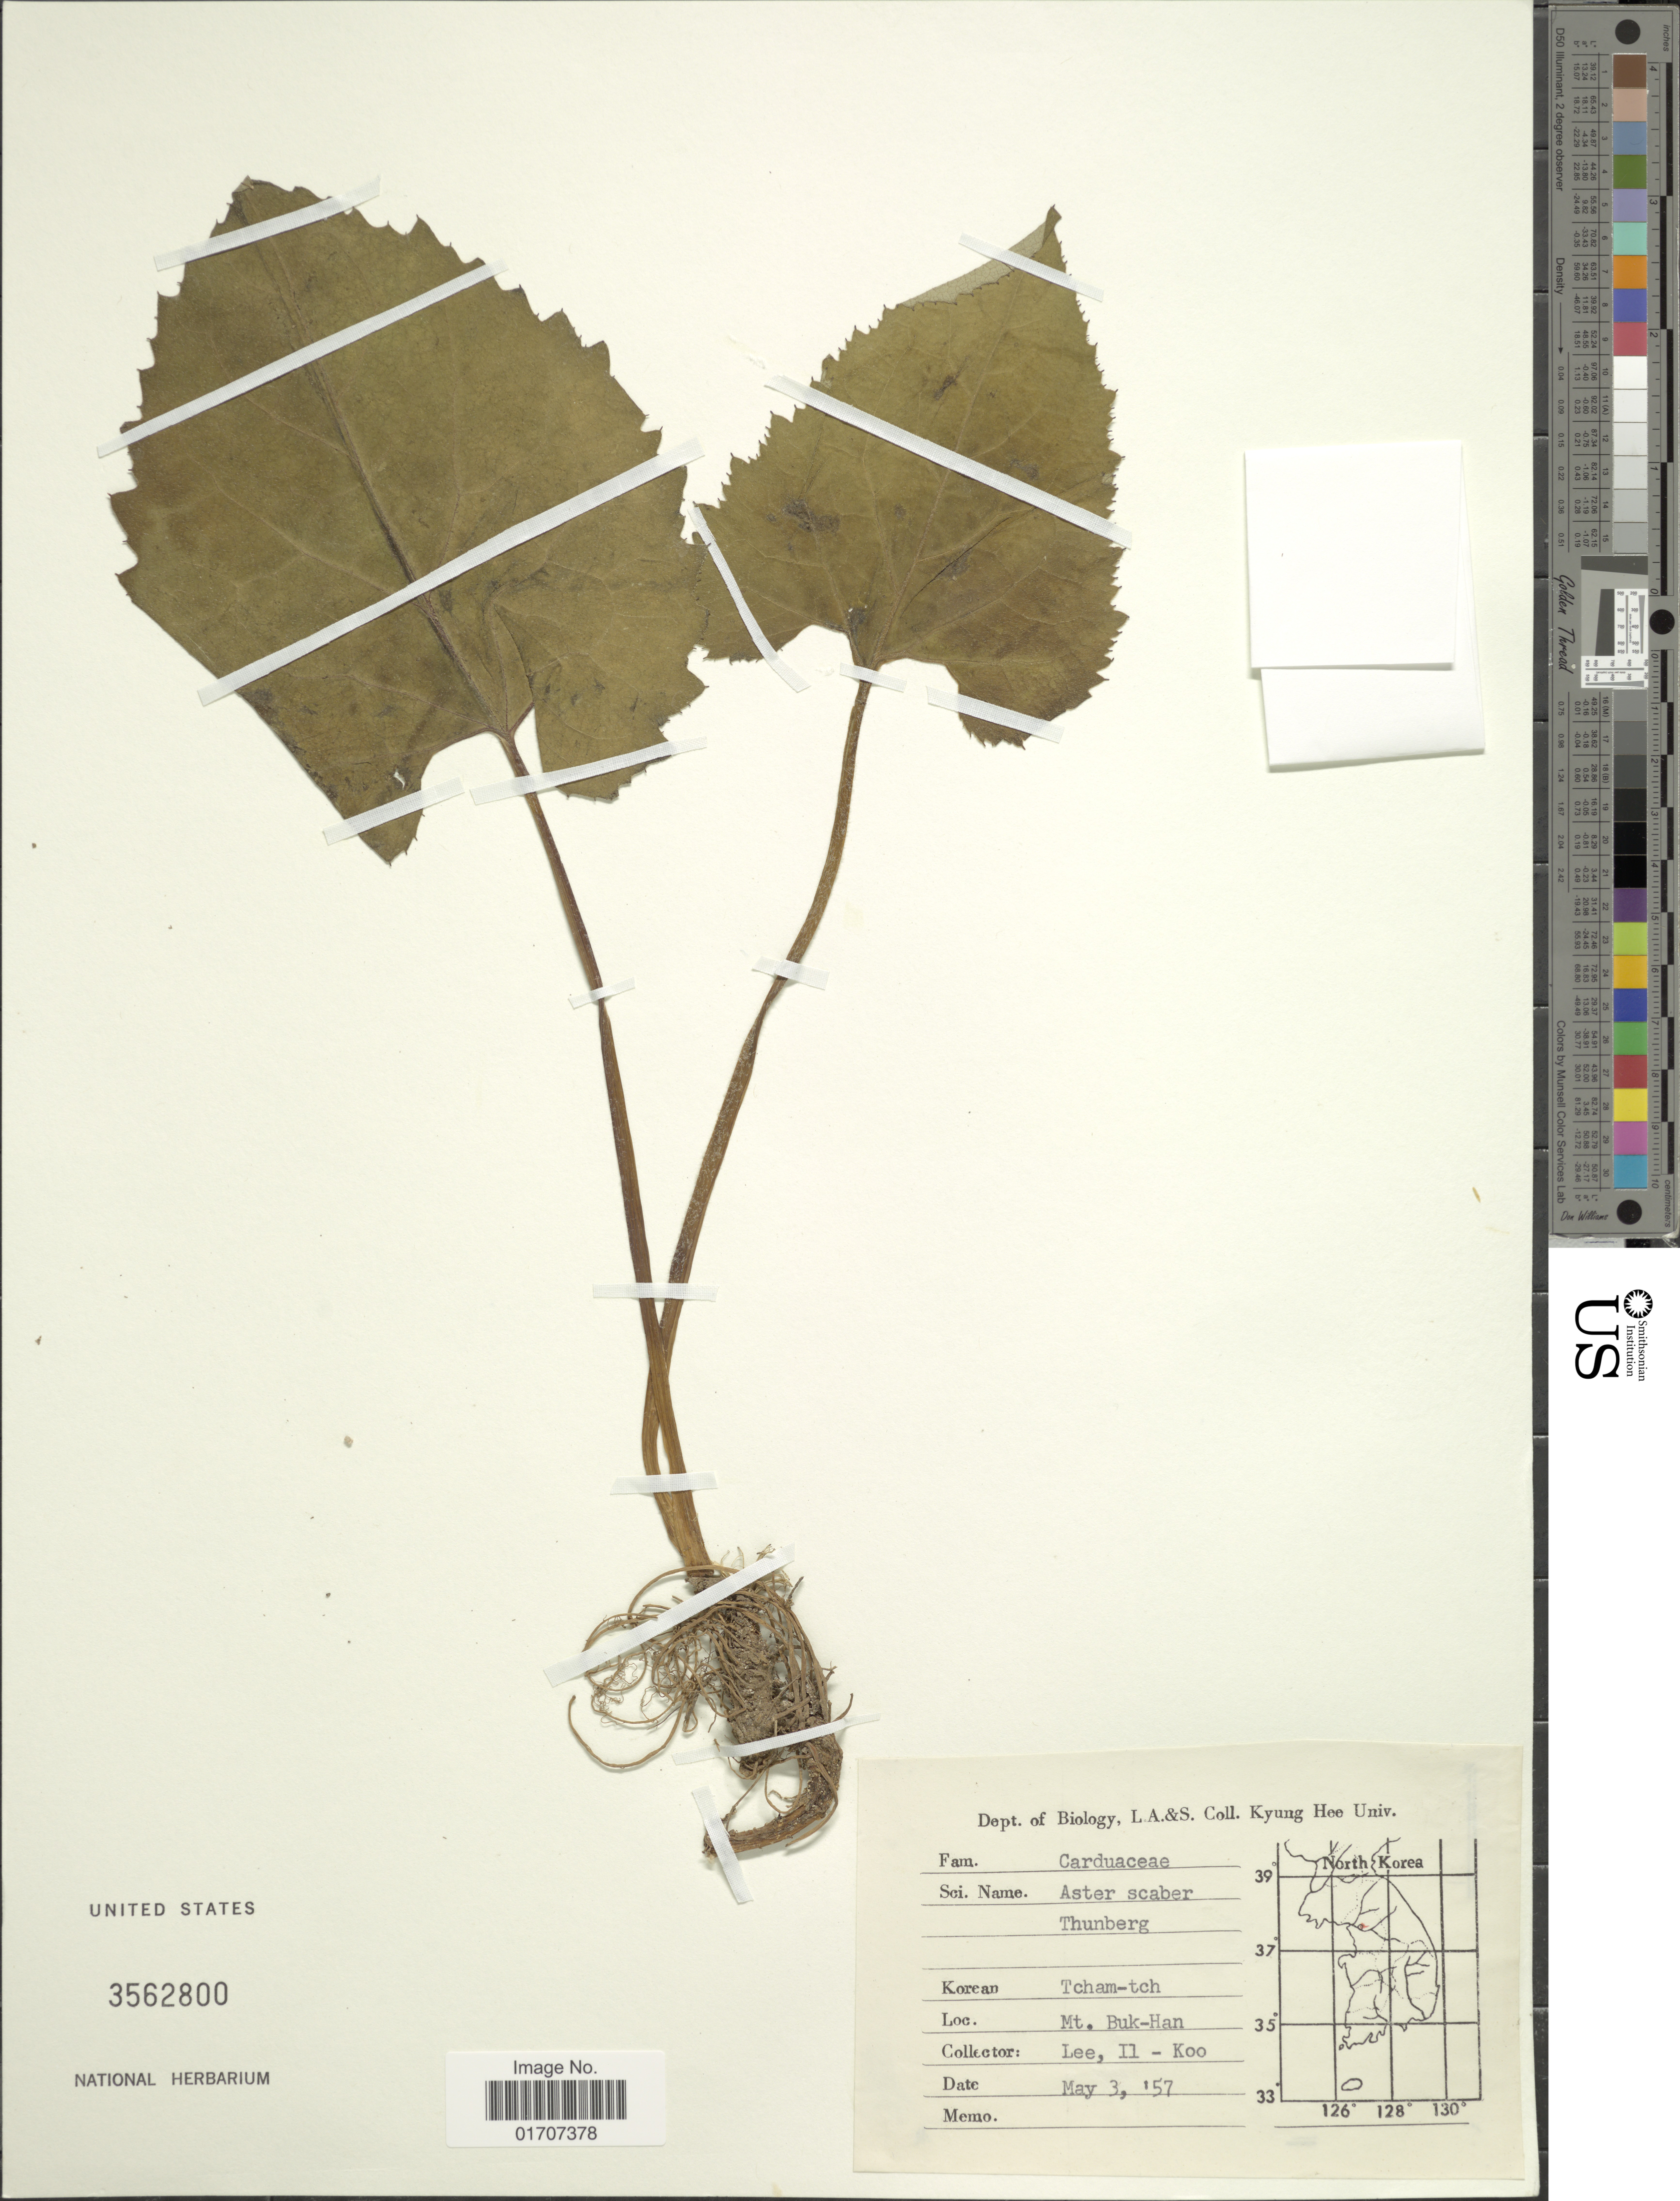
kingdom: Plantae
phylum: Tracheophyta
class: Magnoliopsida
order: Asterales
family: Asteraceae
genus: Doellingeria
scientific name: Doellingeria scabra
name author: (Thunb.) Nees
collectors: I. Lee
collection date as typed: Transcribed d/m/y: 3/5/57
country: South Korea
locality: Mt. Buk-Han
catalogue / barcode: US 3562800